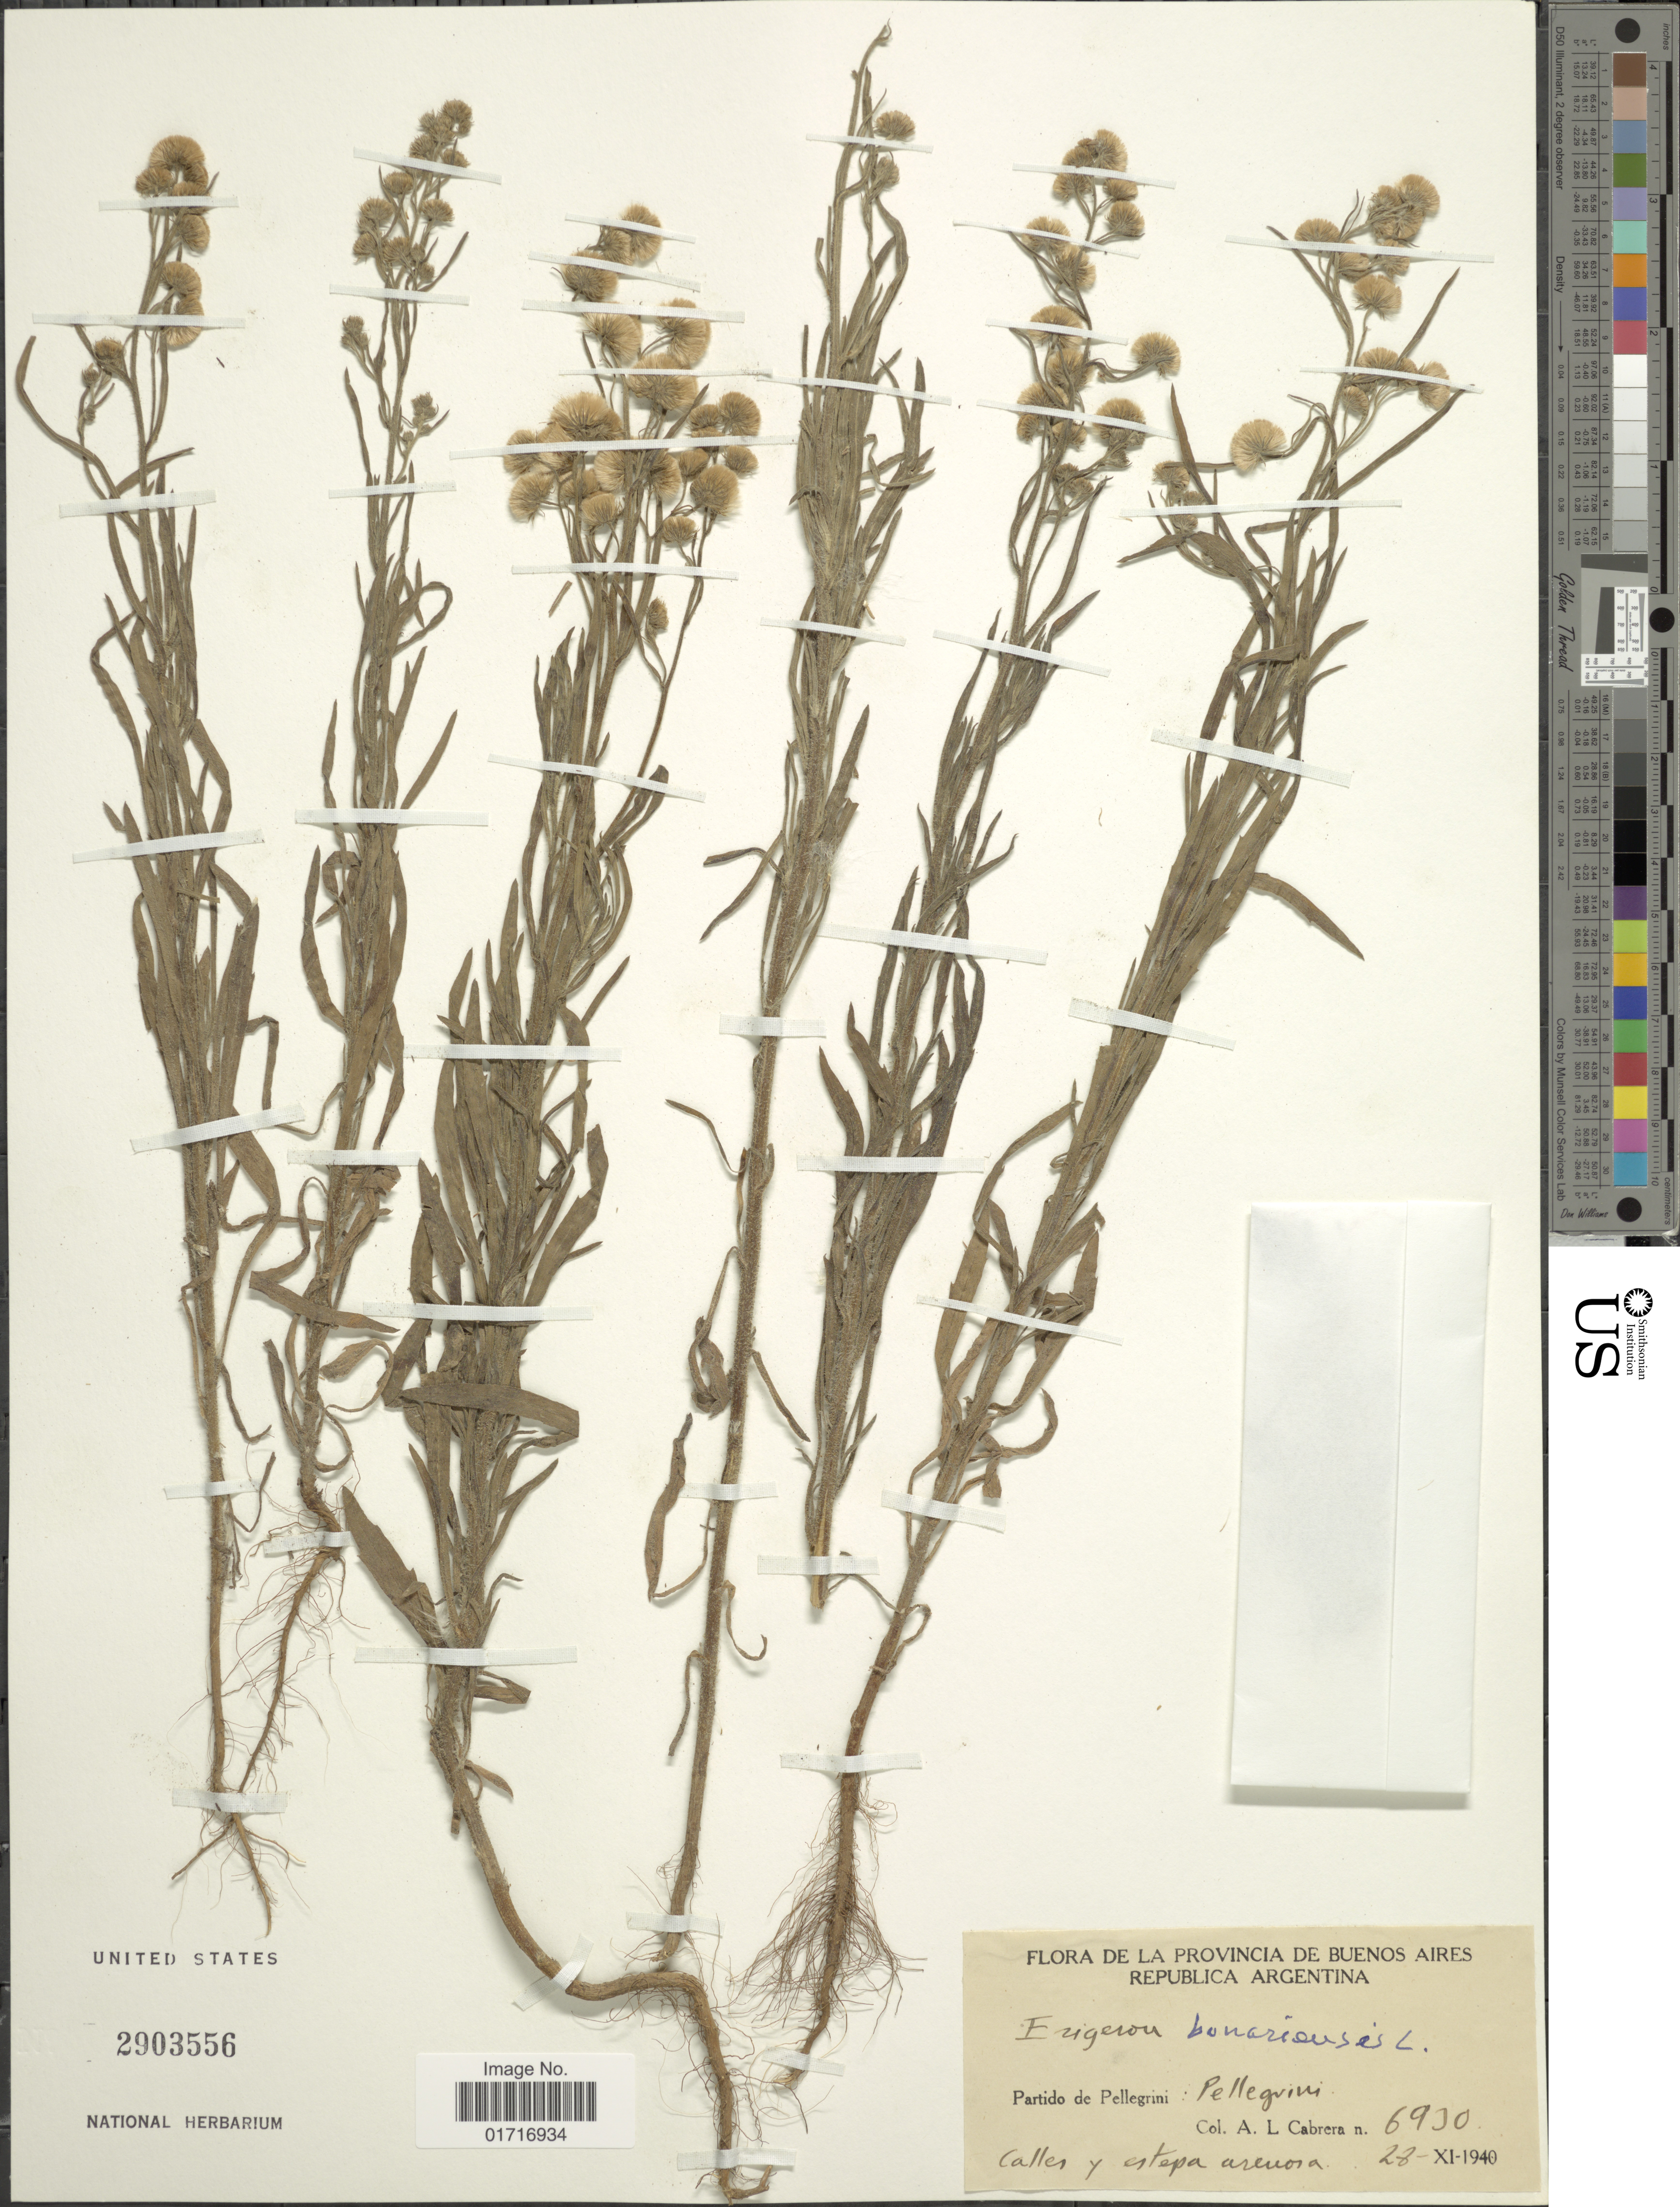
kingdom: Plantae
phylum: Tracheophyta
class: Magnoliopsida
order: Asterales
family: Asteraceae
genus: Conyza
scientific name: Conyza bonariensis var. leiotheca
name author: (S.F. Blake) Cuatrec.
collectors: A. L. Cabrera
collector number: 6930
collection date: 1940-11-28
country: Argentina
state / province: Buenos Aires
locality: La Provincia de Buenos Aires, Republica Argentina. Partido de Pellegrini: Pellegrini.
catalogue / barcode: US 2903556